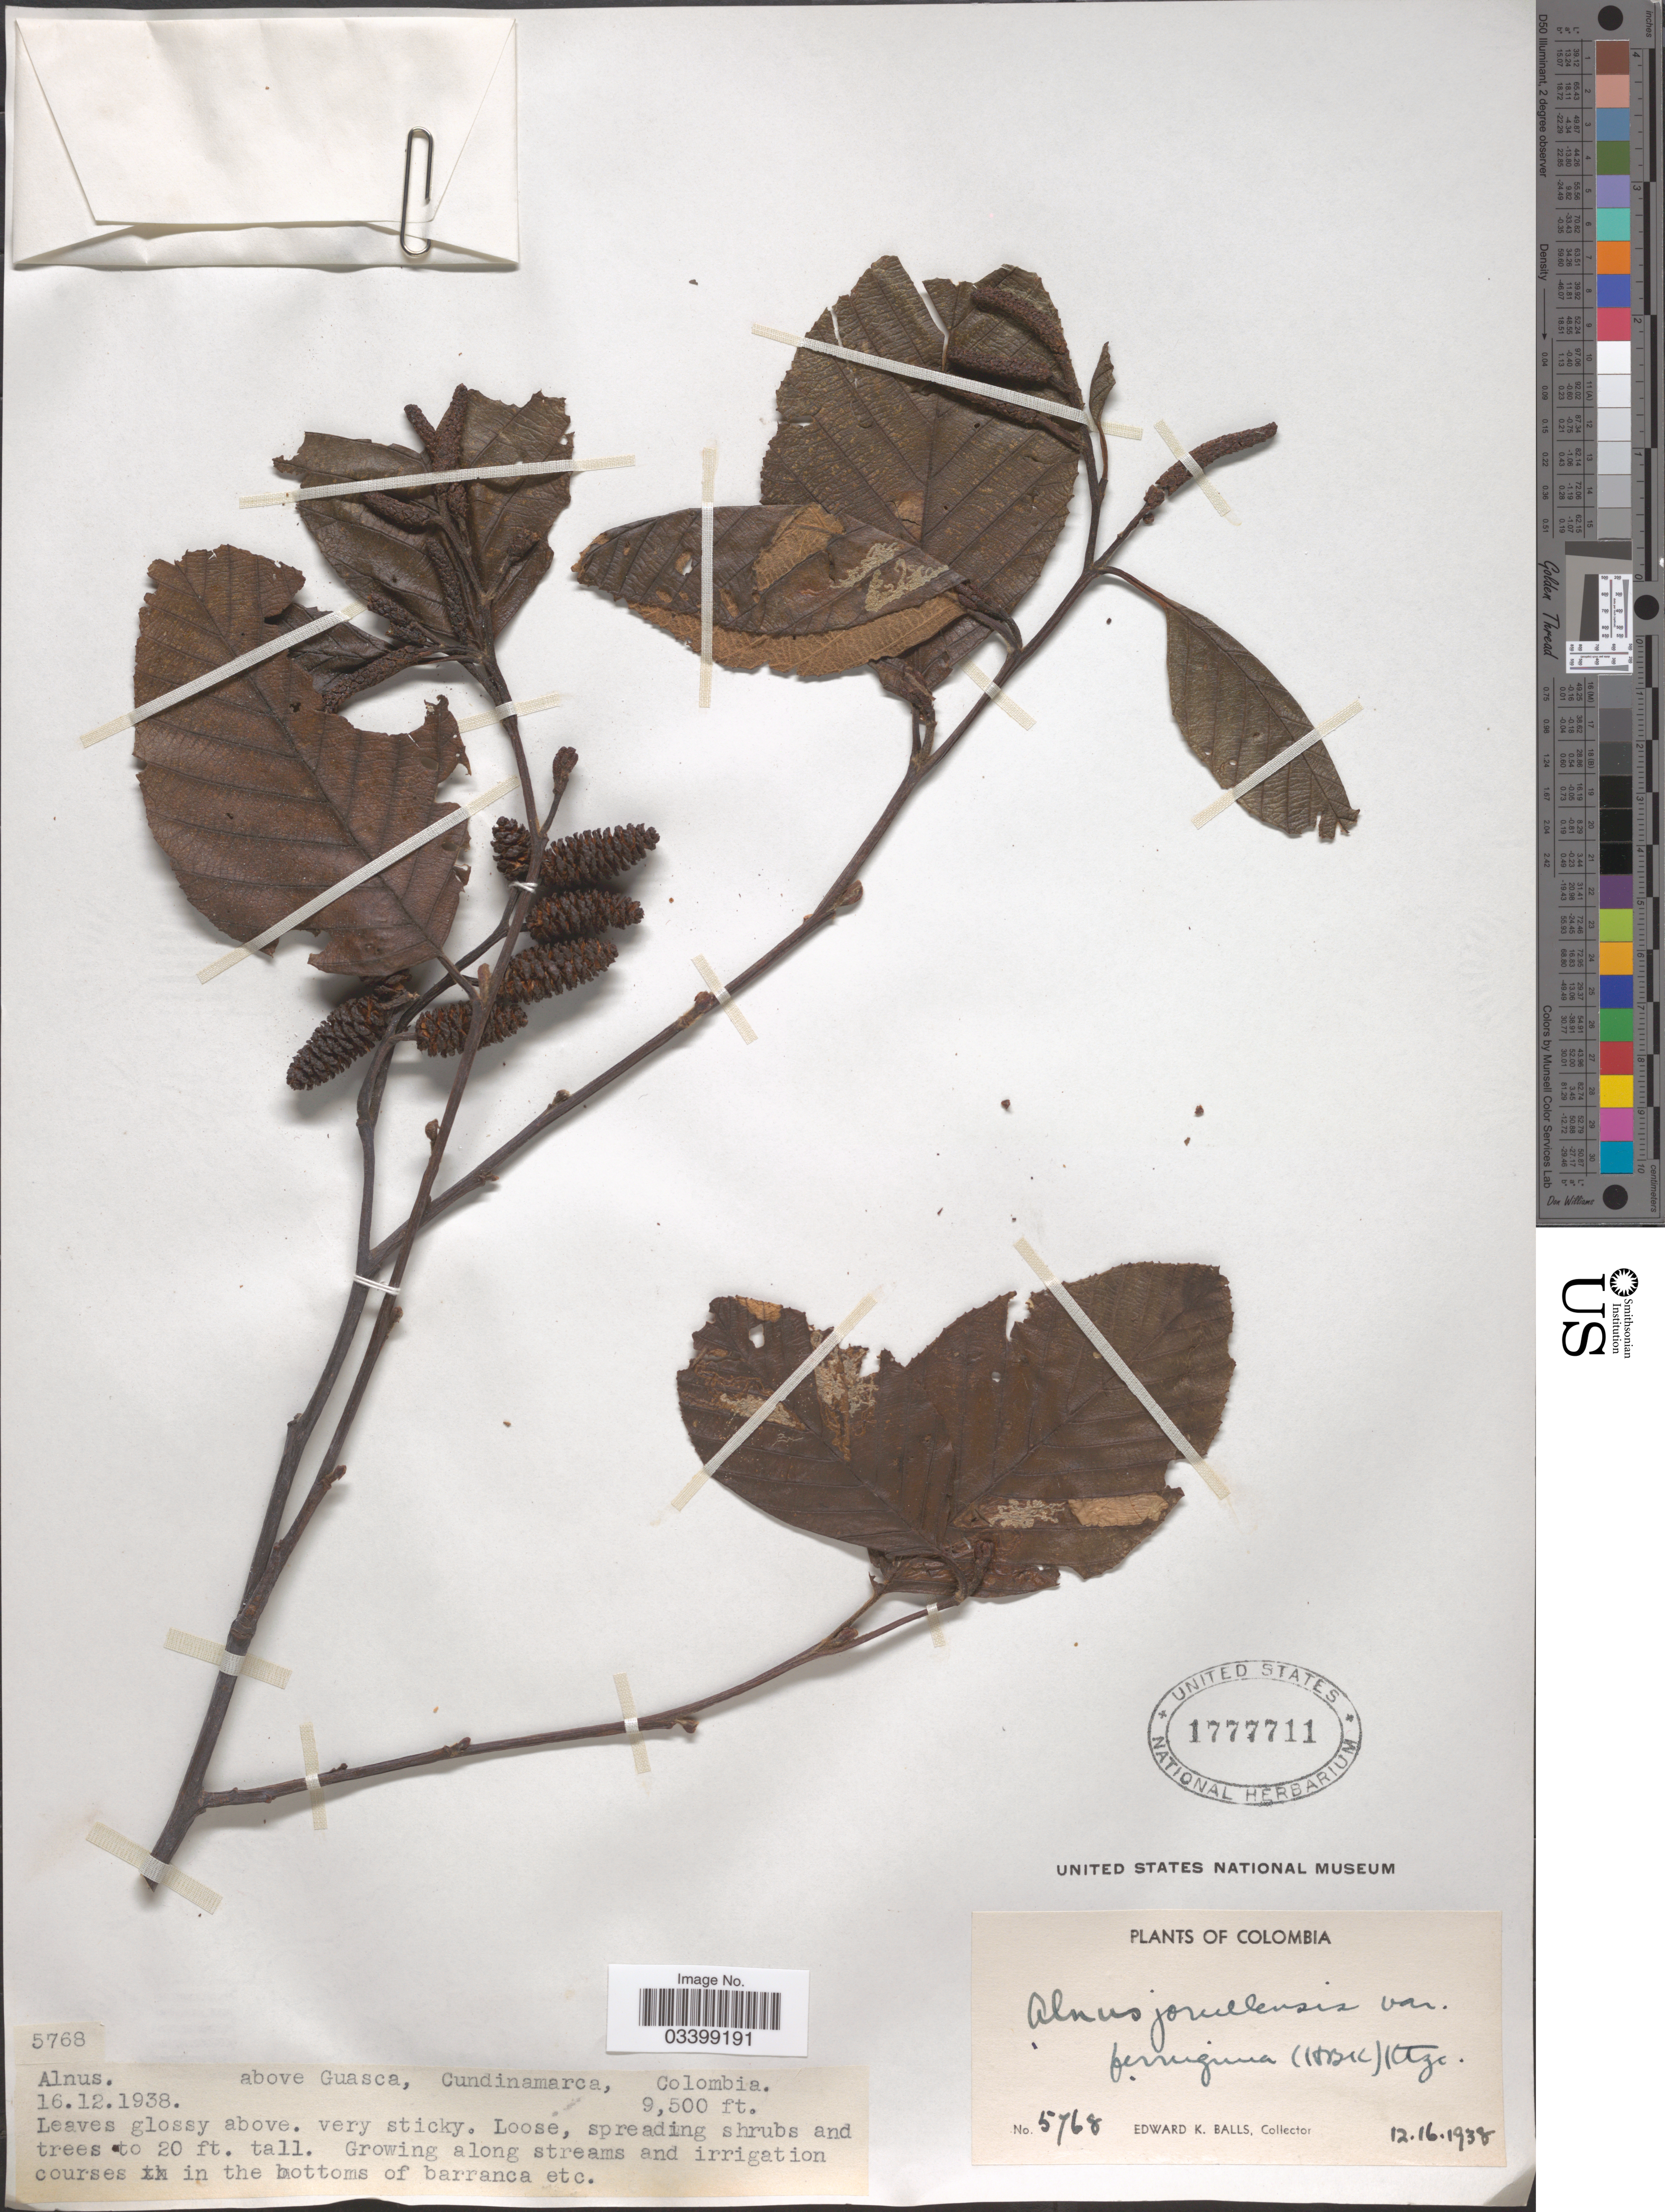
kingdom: Plantae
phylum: Tracheophyta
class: Magnoliopsida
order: Fagales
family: Betulaceae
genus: Alnus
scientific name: Alnus acuminata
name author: Kunth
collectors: E. K. Balls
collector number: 5768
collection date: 1938-12-16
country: Colombia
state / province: Cundinamarca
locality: Above Guasca.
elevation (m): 2896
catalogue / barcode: US 1777711